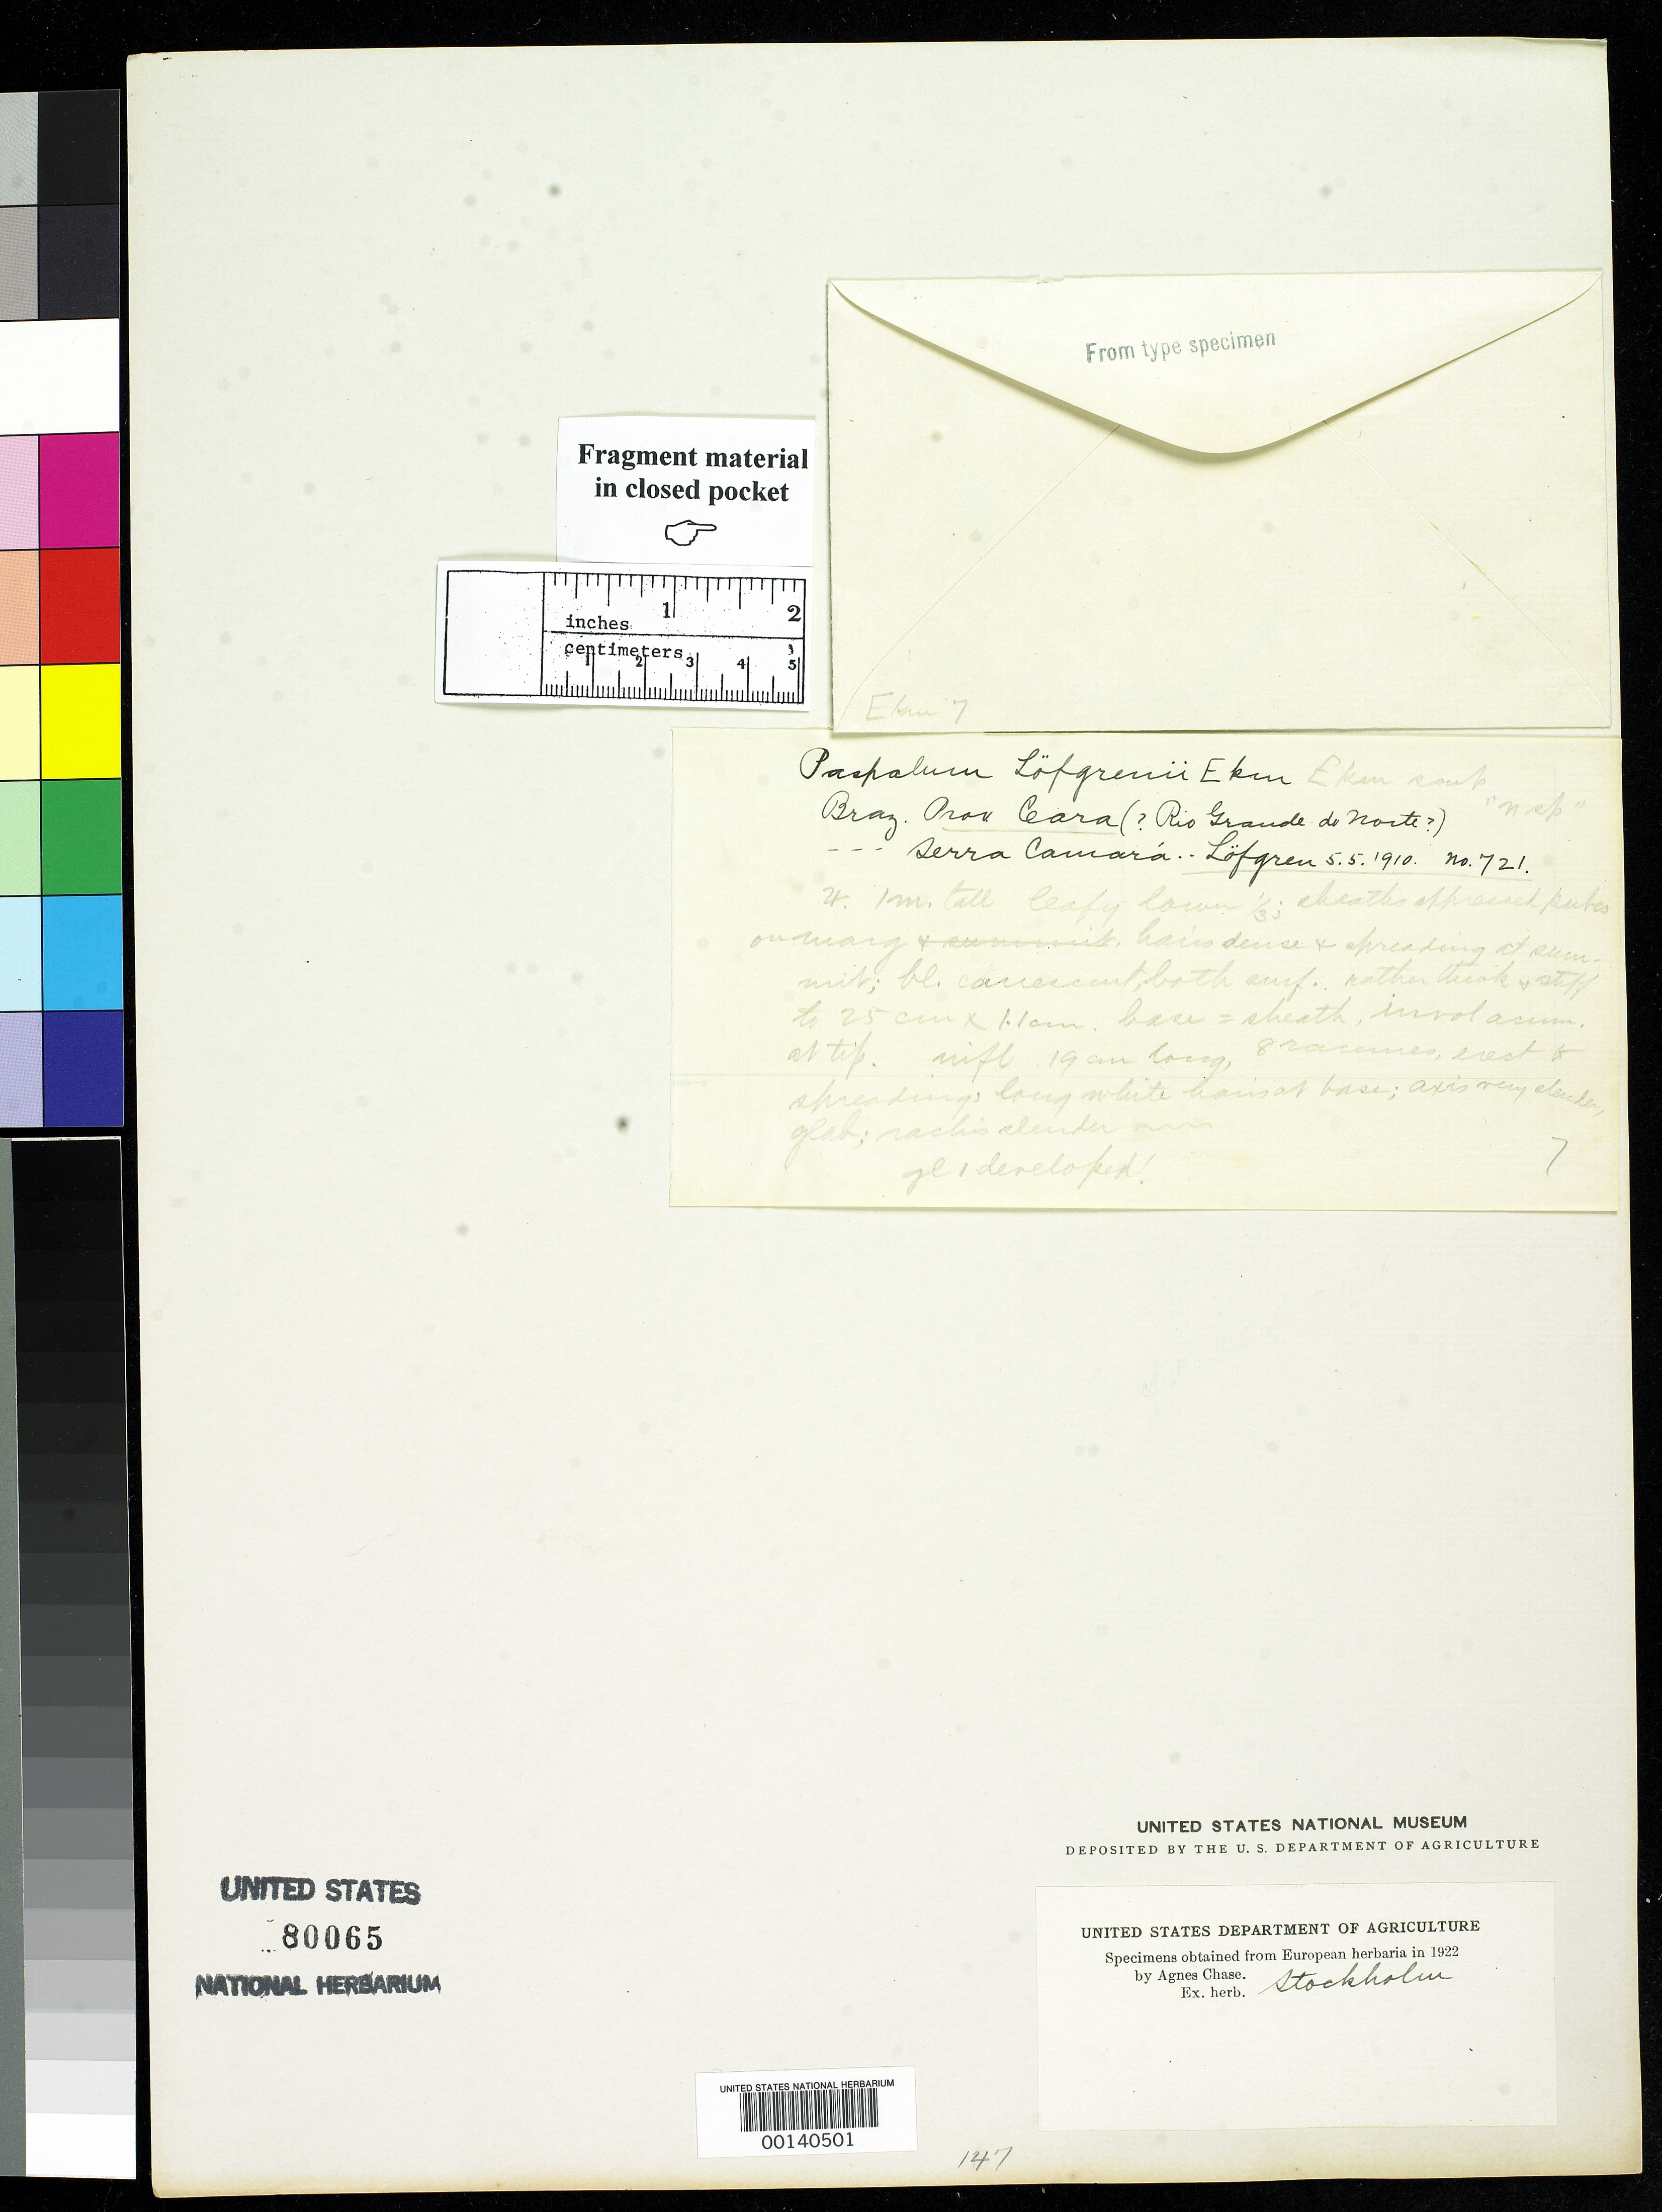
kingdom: Plantae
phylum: Tracheophyta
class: Liliopsida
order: Poales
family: Poaceae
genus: Paspalum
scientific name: Paspalum loefgrenii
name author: Ekman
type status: Type Fragment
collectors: A. Loefgren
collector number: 721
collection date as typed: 05 May 1910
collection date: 1910-05-05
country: Brazil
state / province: Rio Grande do Norte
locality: Serra Camara.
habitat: Caatinga.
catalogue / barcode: US 80065